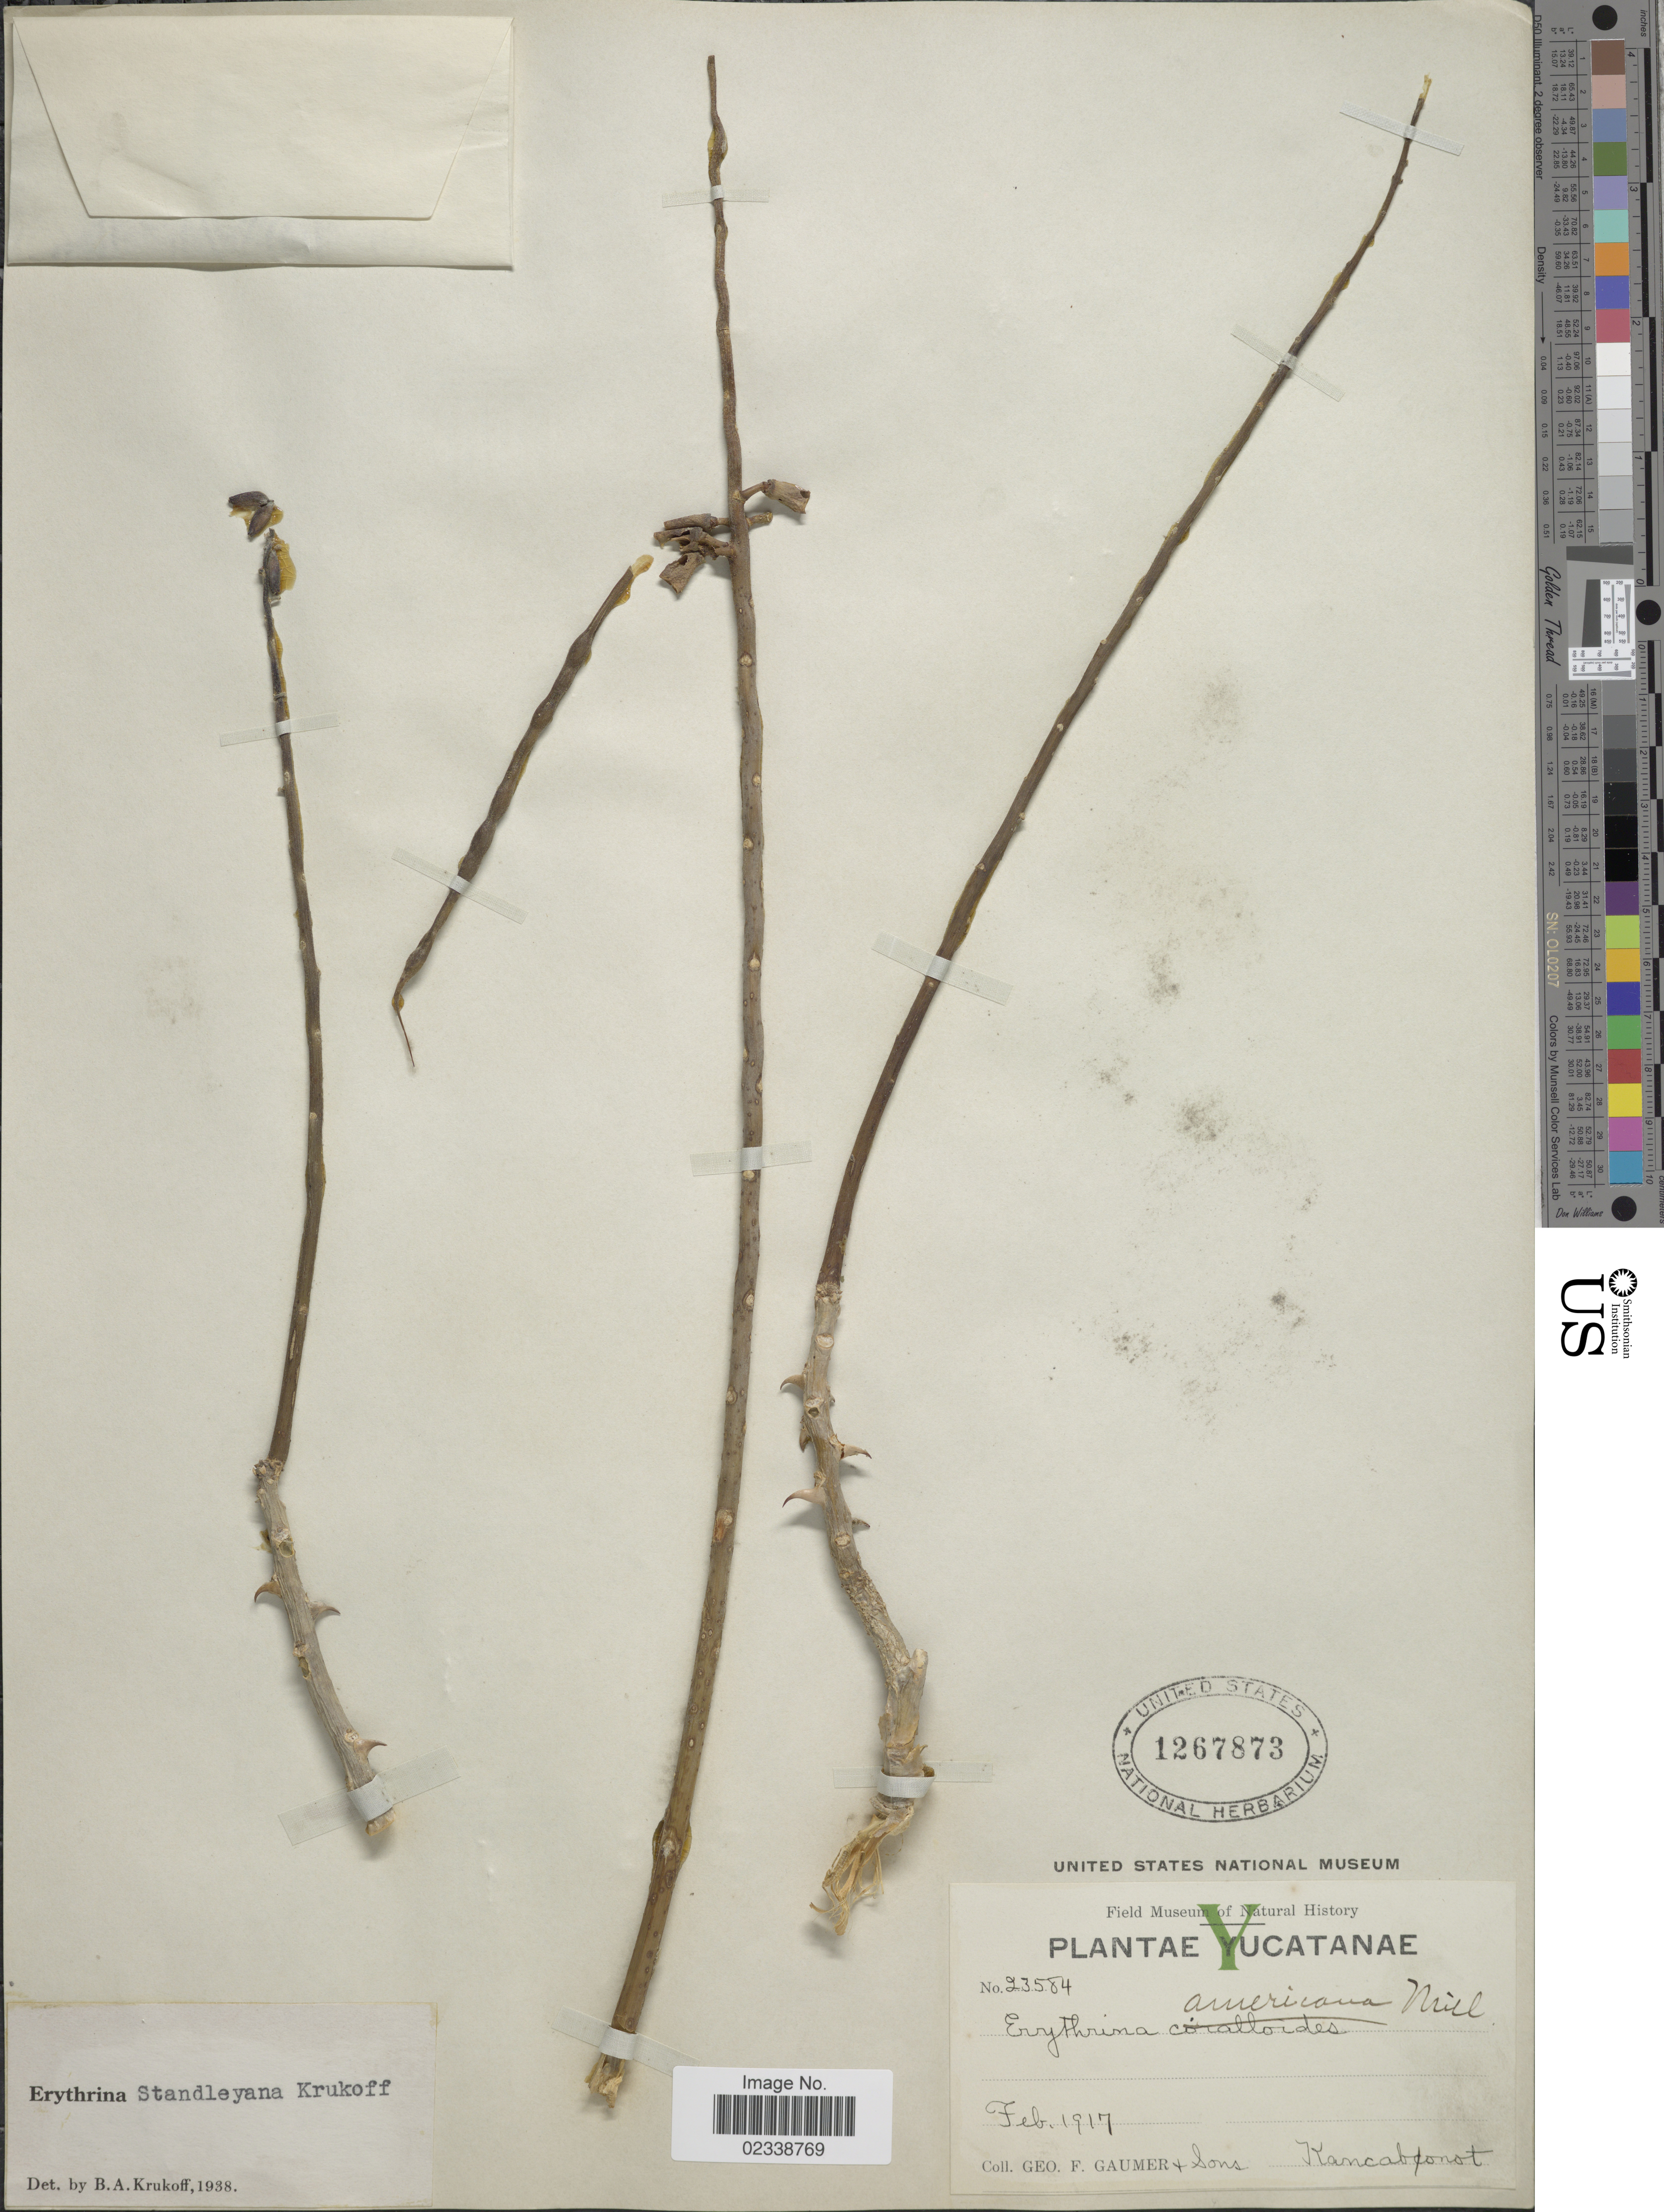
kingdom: Plantae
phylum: Tracheophyta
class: Magnoliopsida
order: Fabales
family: Fabaceae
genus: Erythrina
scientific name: Erythrina standleyana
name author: Krukoff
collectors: G. F. Gaumer & & Sons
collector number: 23584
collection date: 1917-02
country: Mexico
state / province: Yucatán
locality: Kancabonot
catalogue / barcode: US 1267873